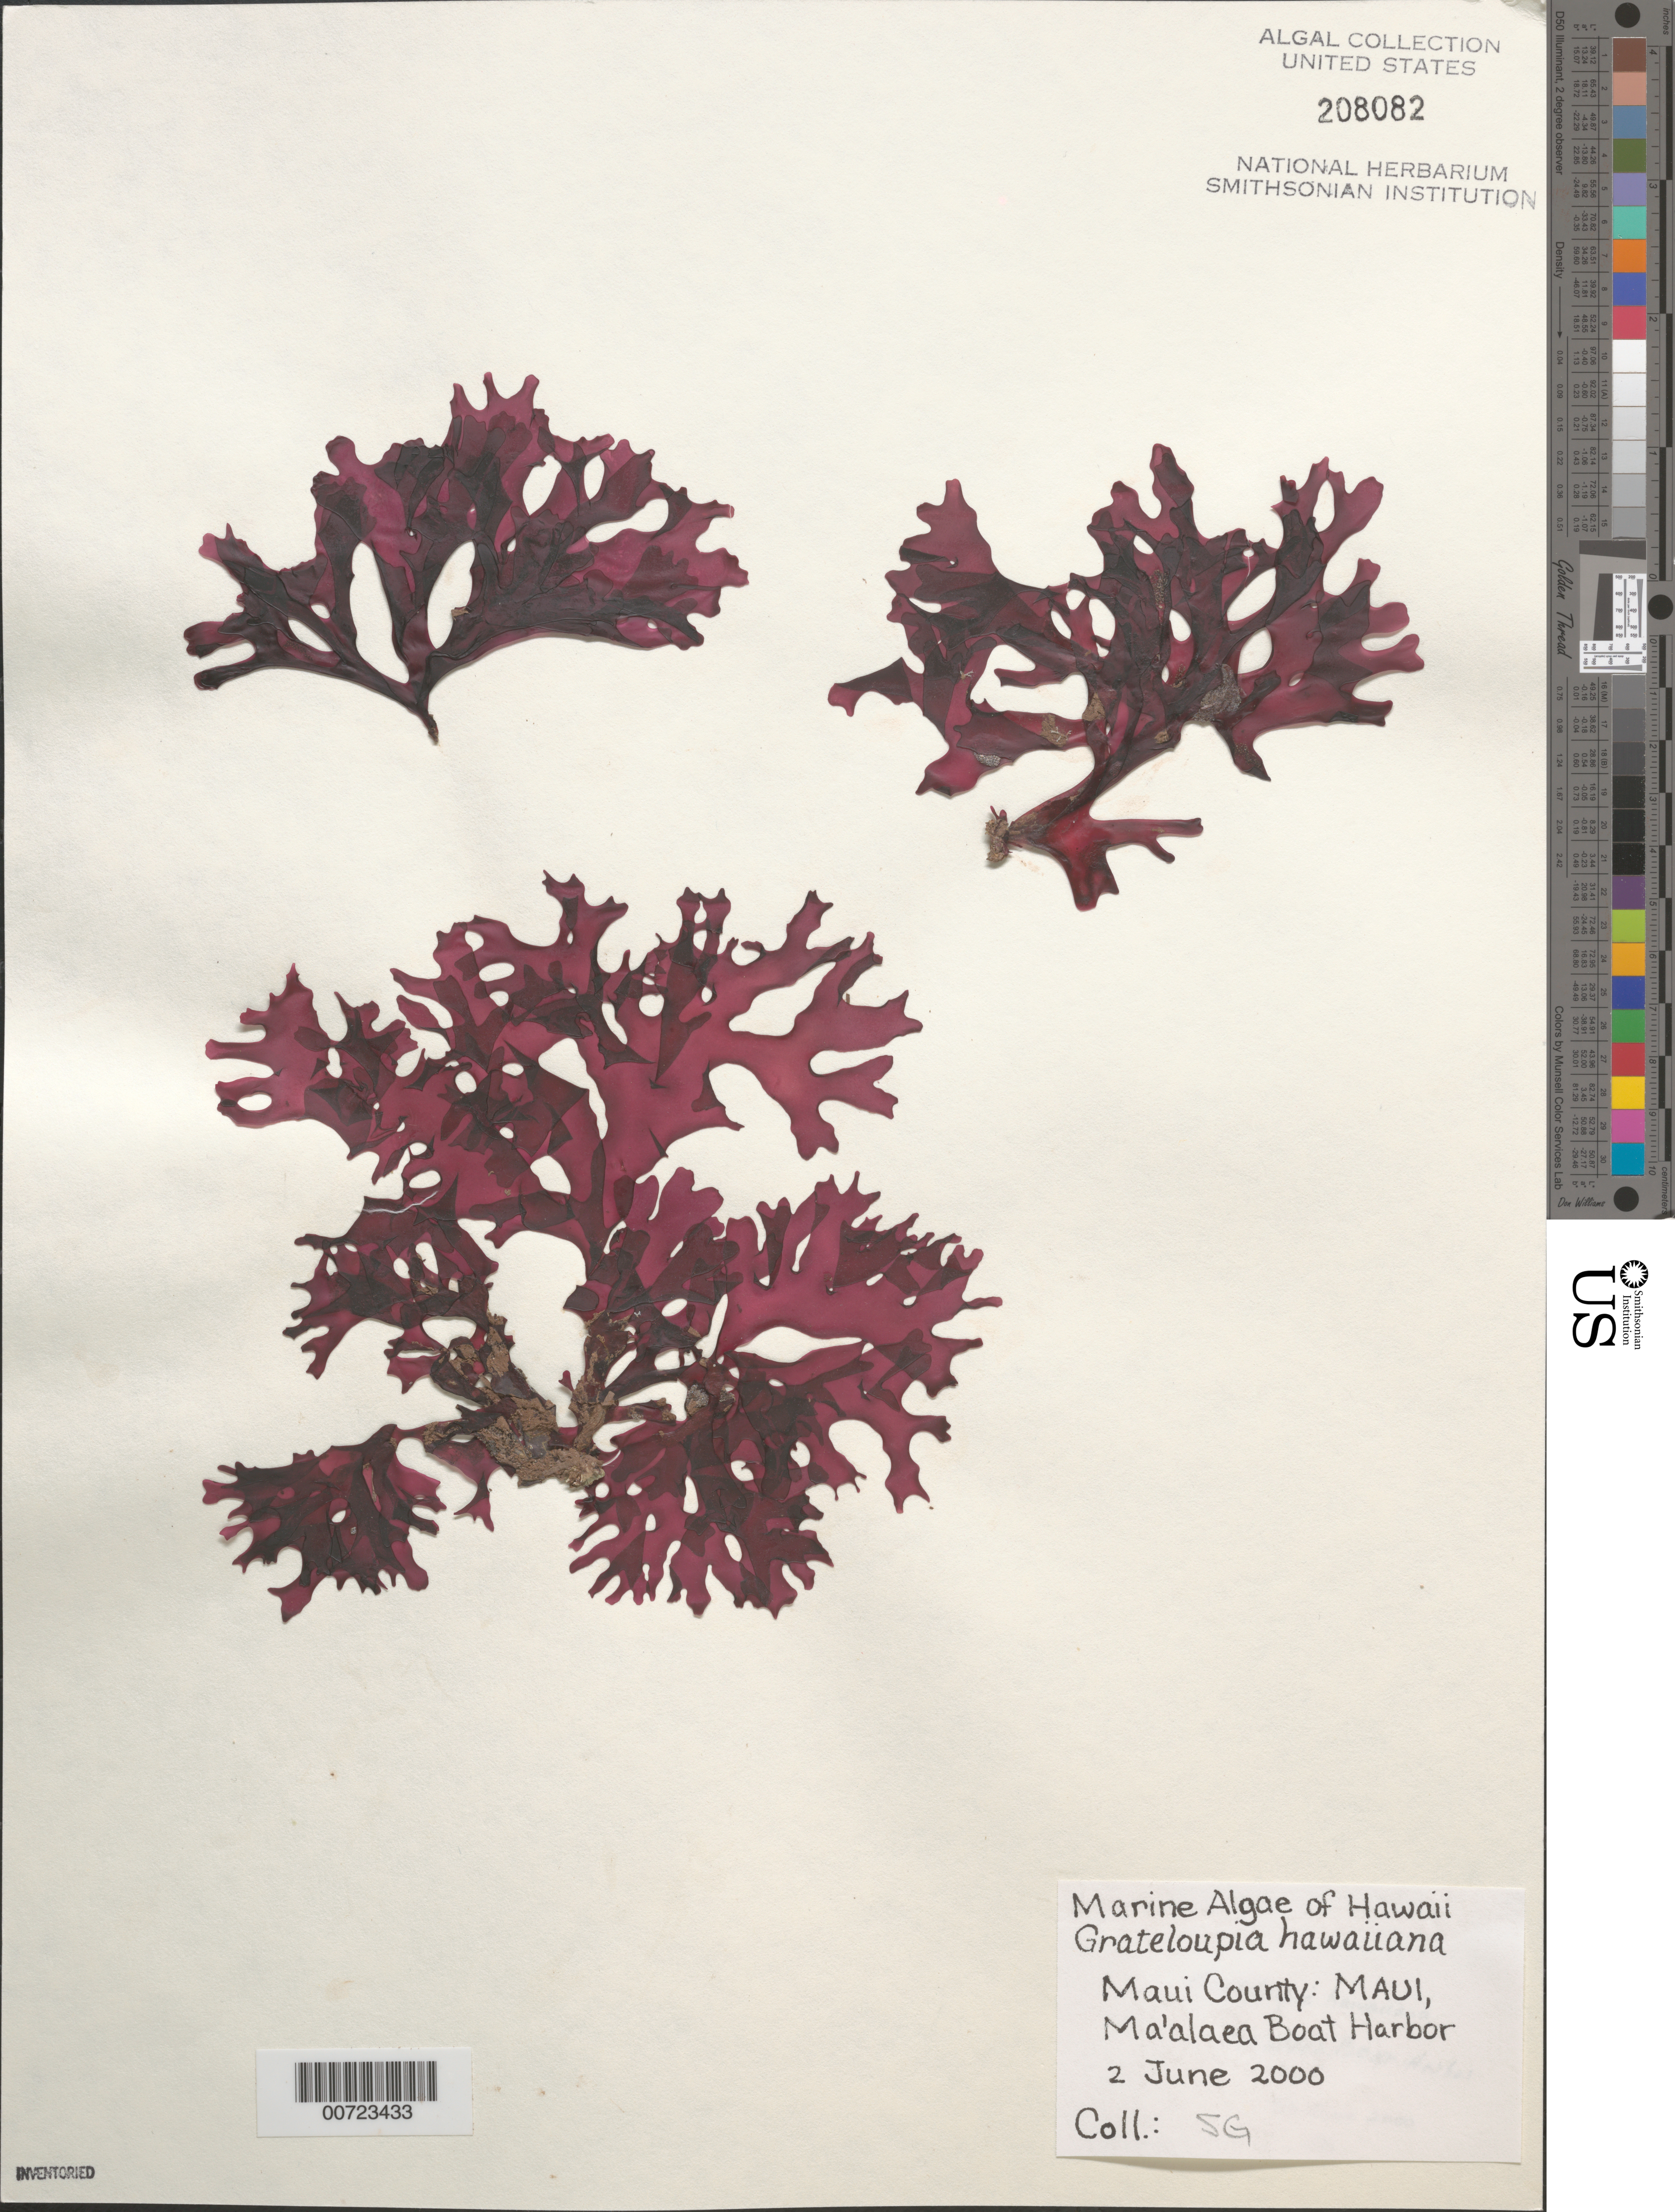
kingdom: Plantae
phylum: Rhodophyta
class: Florideophyceae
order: Halymeniales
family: Halymeniaceae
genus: Grateloupia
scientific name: Grateloupia hawaiiana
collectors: S. G.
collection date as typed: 02 Jun 2000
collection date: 2000-06-02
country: United States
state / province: Hawaii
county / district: Maui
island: Maui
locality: Ma'alaea Boat Harbor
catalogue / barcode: US 208082